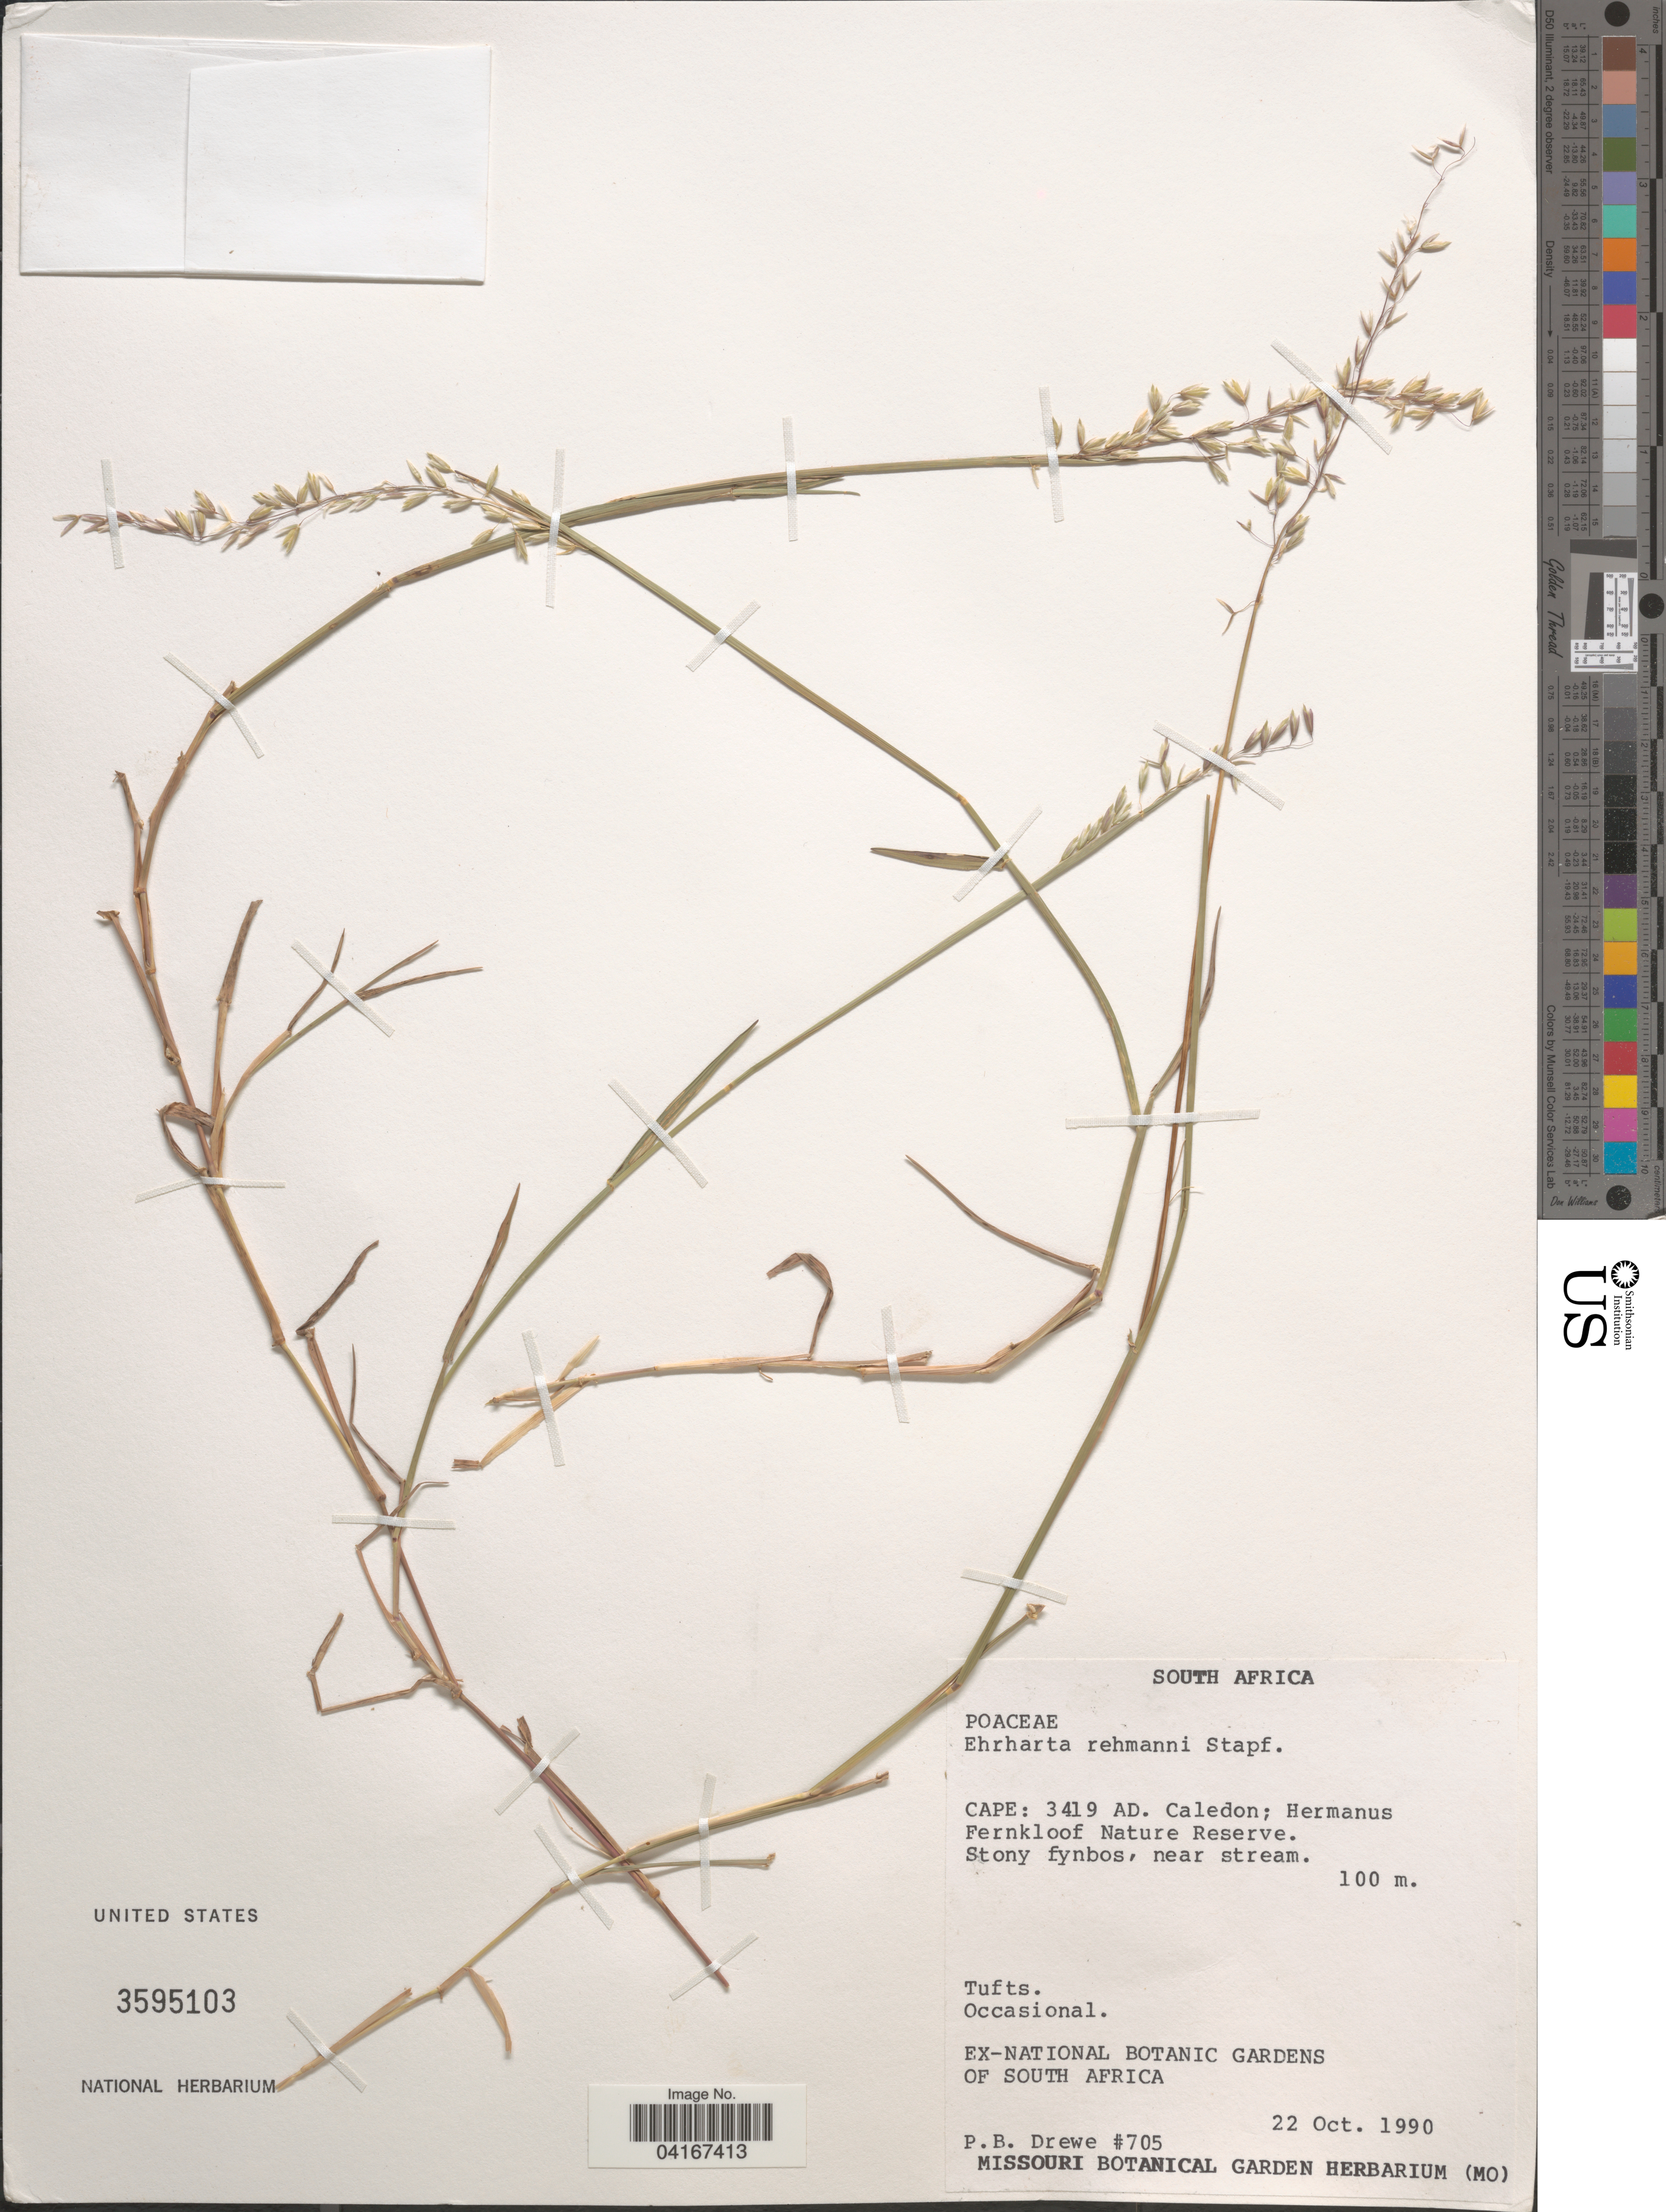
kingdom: Plantae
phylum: Tracheophyta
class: Liliopsida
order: Poales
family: Poaceae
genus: Ehrharta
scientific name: Ehrharta rehmannii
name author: Stapf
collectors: P. Drewe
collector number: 705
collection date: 1990-10-22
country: South Africa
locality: Cape: 3419 AD. Caledon; Hermanus Fernkloof Nature Reserve.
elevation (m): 100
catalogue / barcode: US 3595103